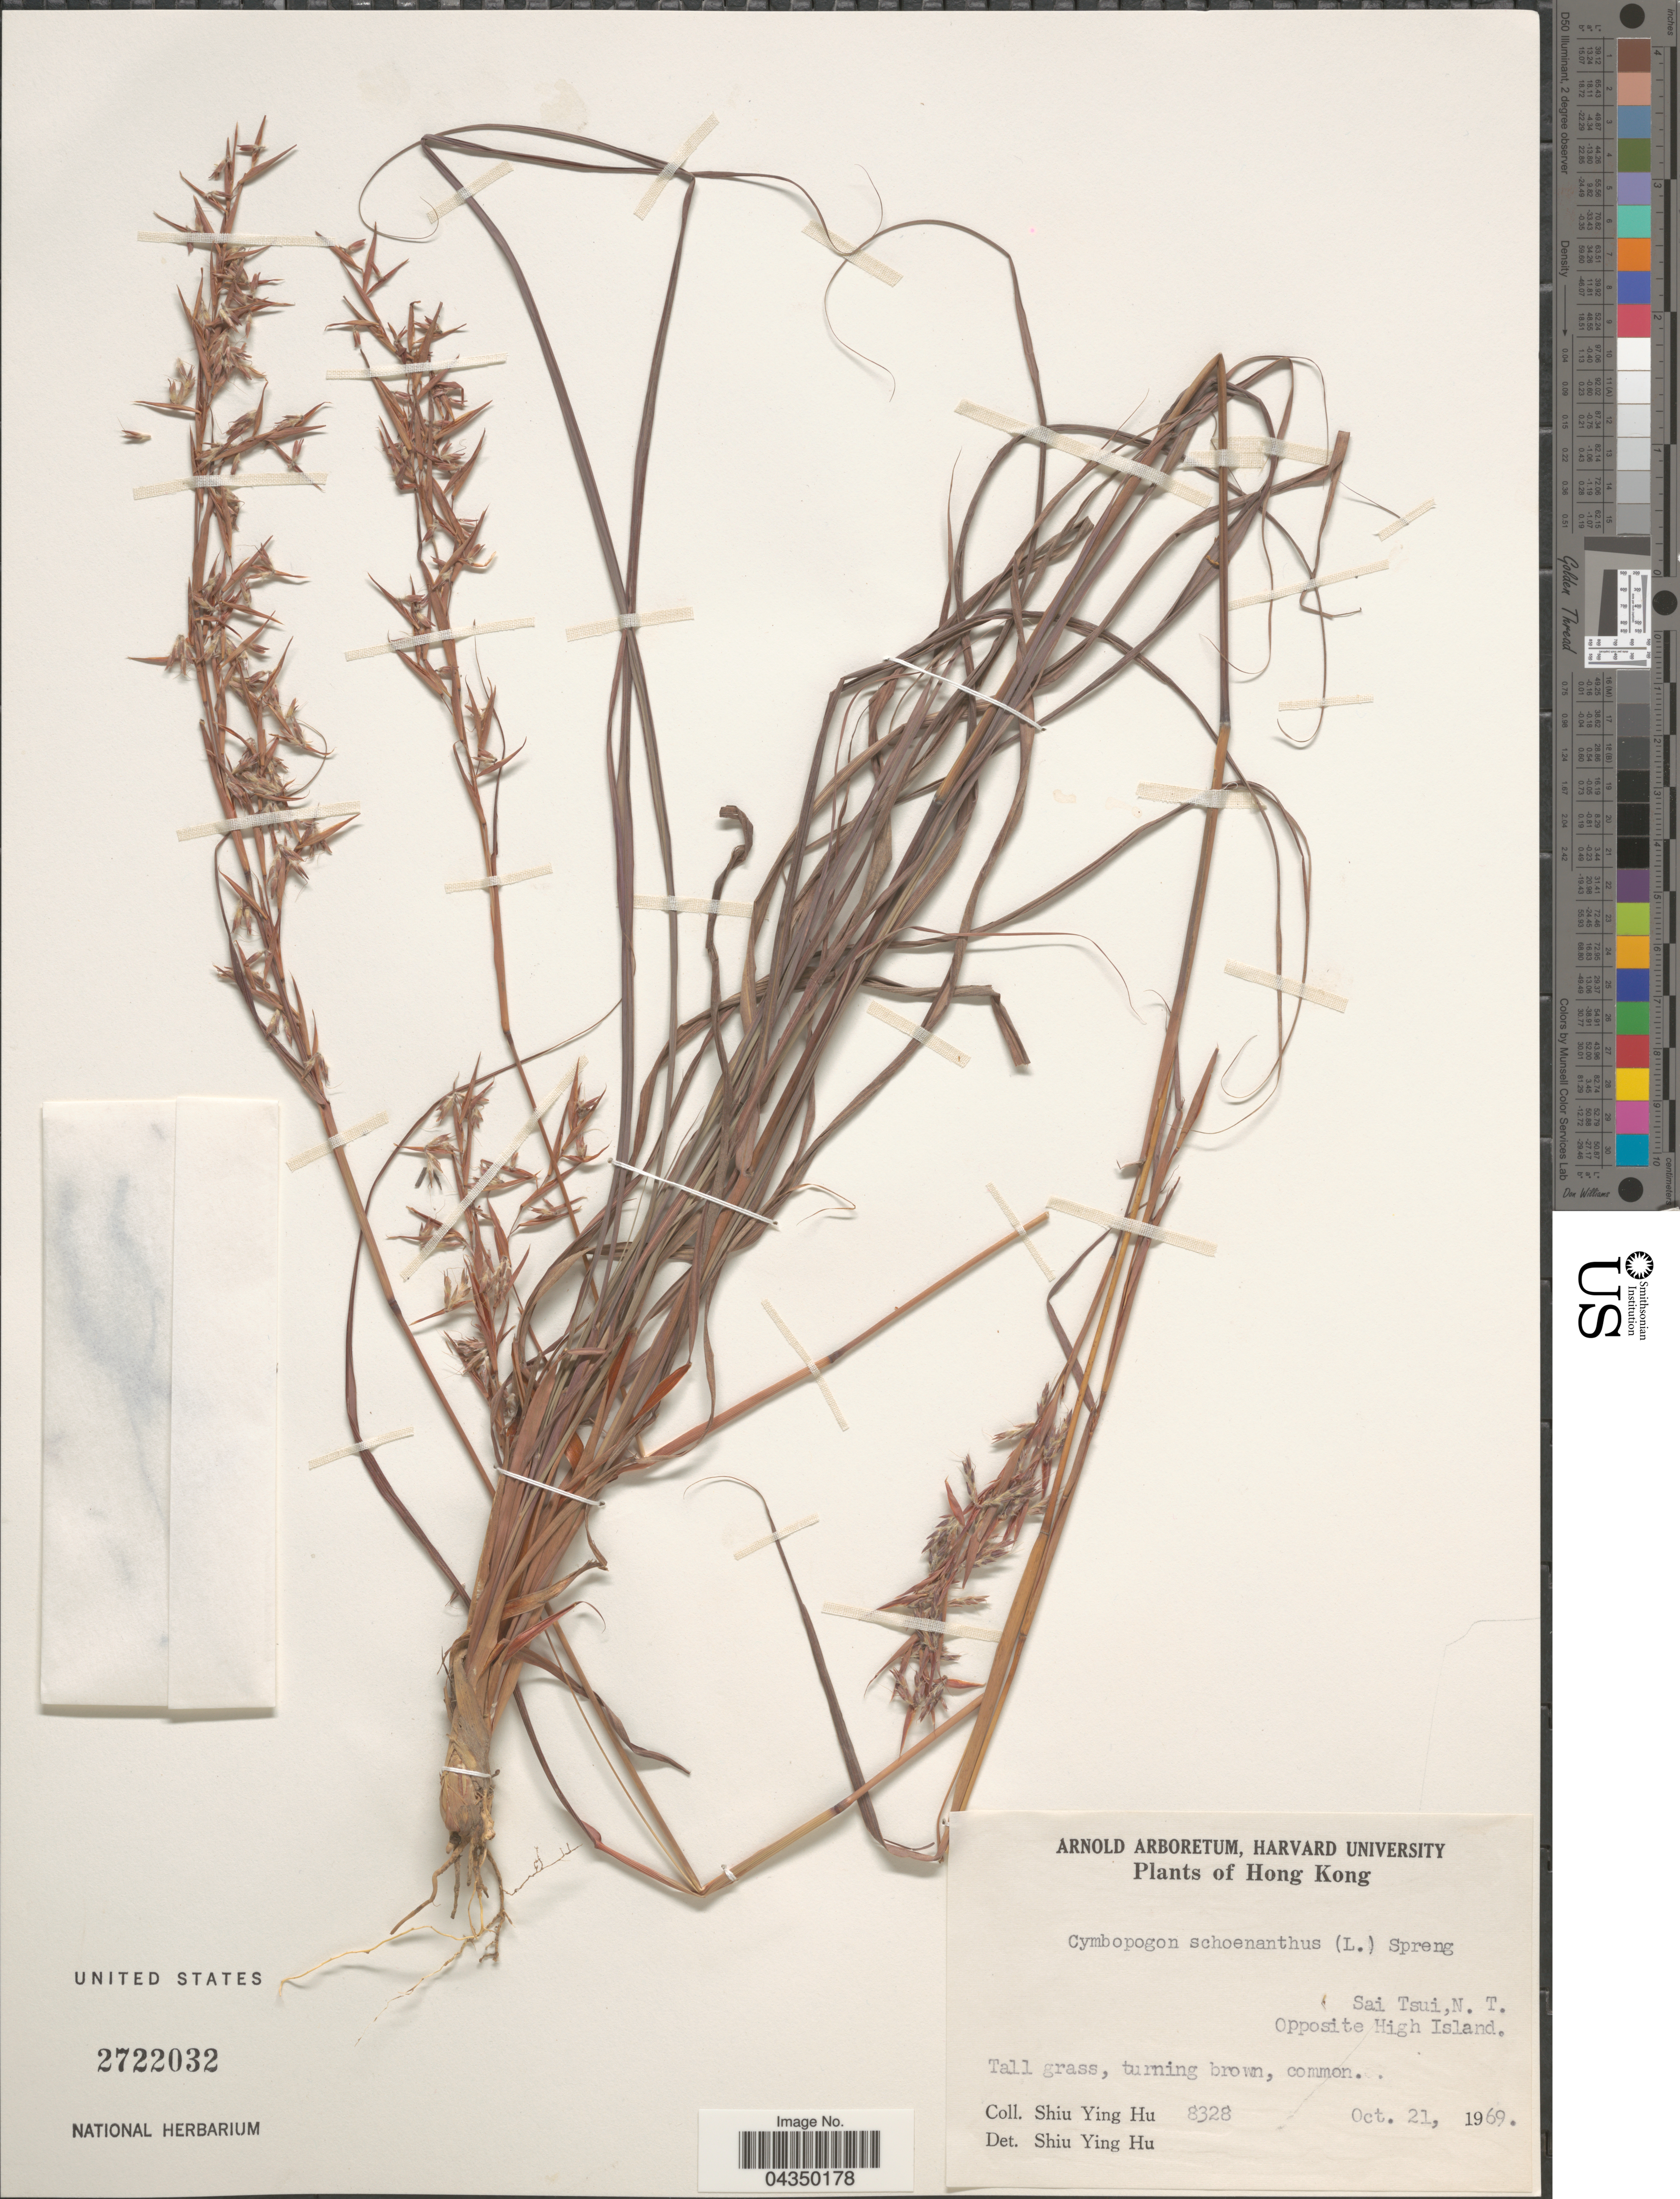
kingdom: Plantae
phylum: Tracheophyta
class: Liliopsida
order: Poales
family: Poaceae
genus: Cymbopogon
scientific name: Cymbopogon schoenanthus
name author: (L.) Spreng.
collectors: S. Y. Hu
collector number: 8328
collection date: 1969-10-21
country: China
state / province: Hong Kong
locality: Sai Tsui, N. T. Opposite High Island.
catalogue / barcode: US 2722032